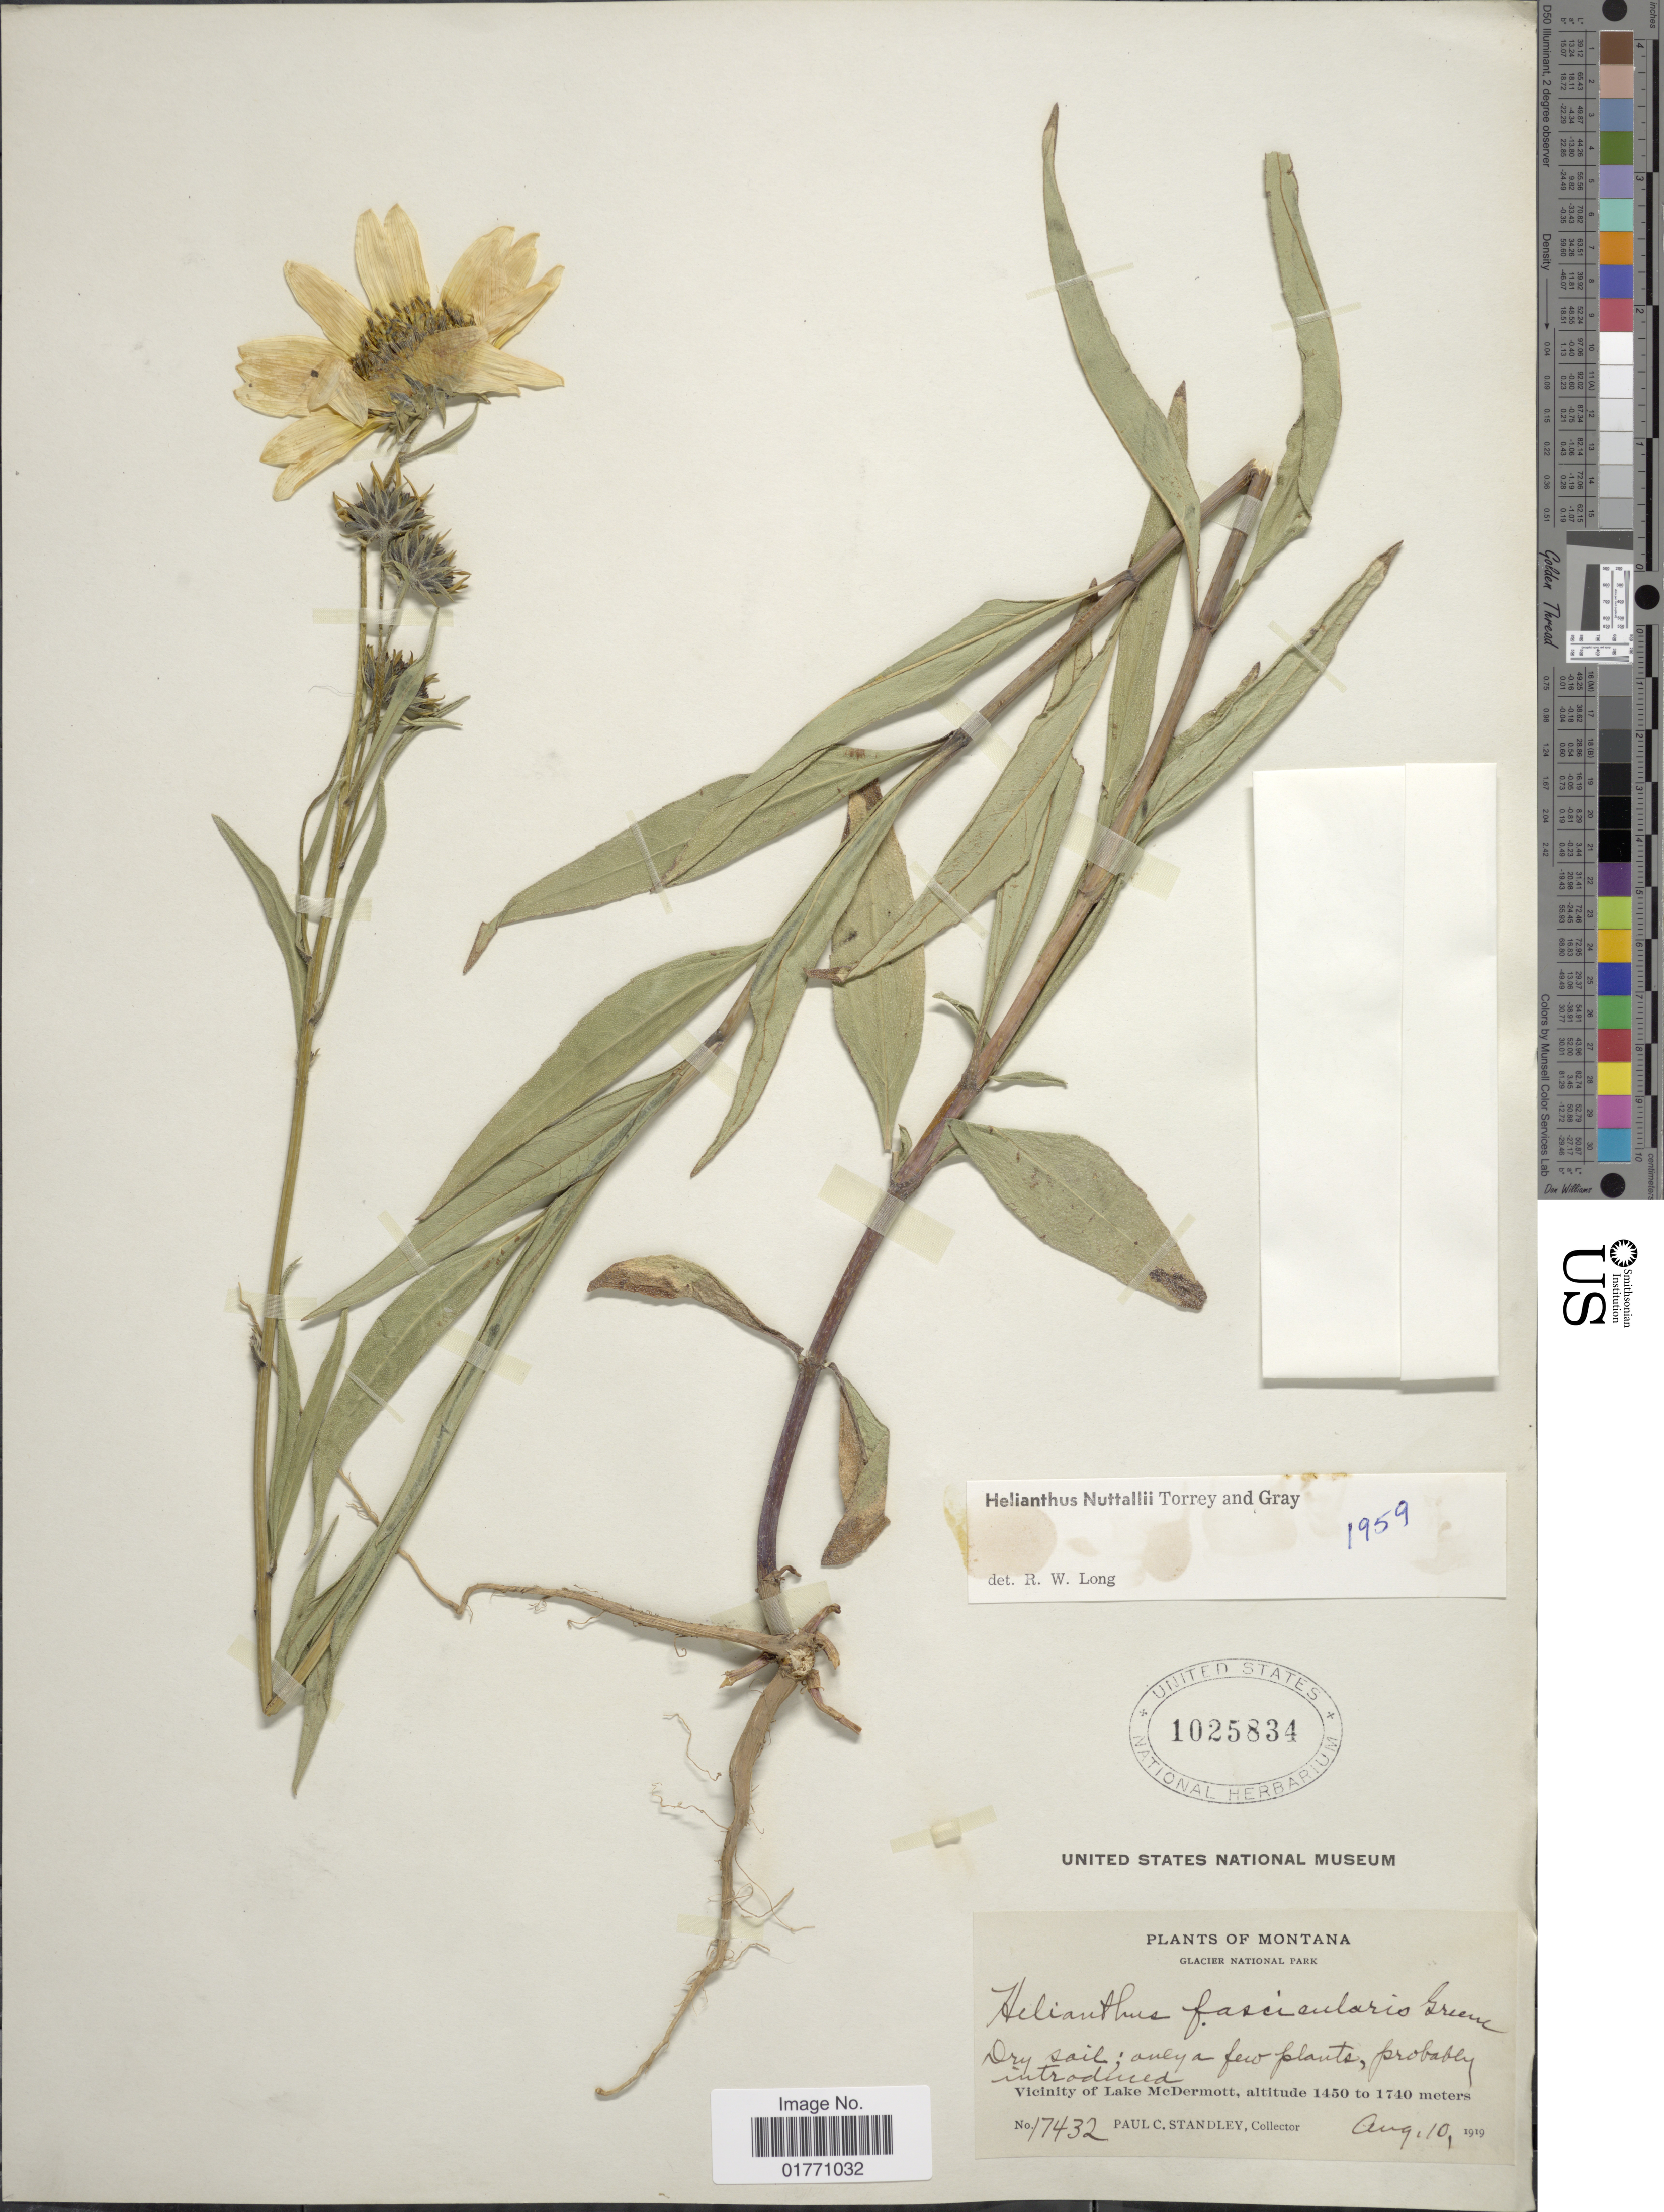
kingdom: Plantae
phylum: Tracheophyta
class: Magnoliopsida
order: Asterales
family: Asteraceae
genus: Helianthus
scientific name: Helianthus nuttallii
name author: Torr. & A. Gray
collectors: P. C. Standley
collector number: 17432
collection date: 1919-08-10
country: United States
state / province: Montana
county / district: Glacier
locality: Glacier National Park, Vicinity of Lake McDermott.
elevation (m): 1450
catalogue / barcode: US 1025834